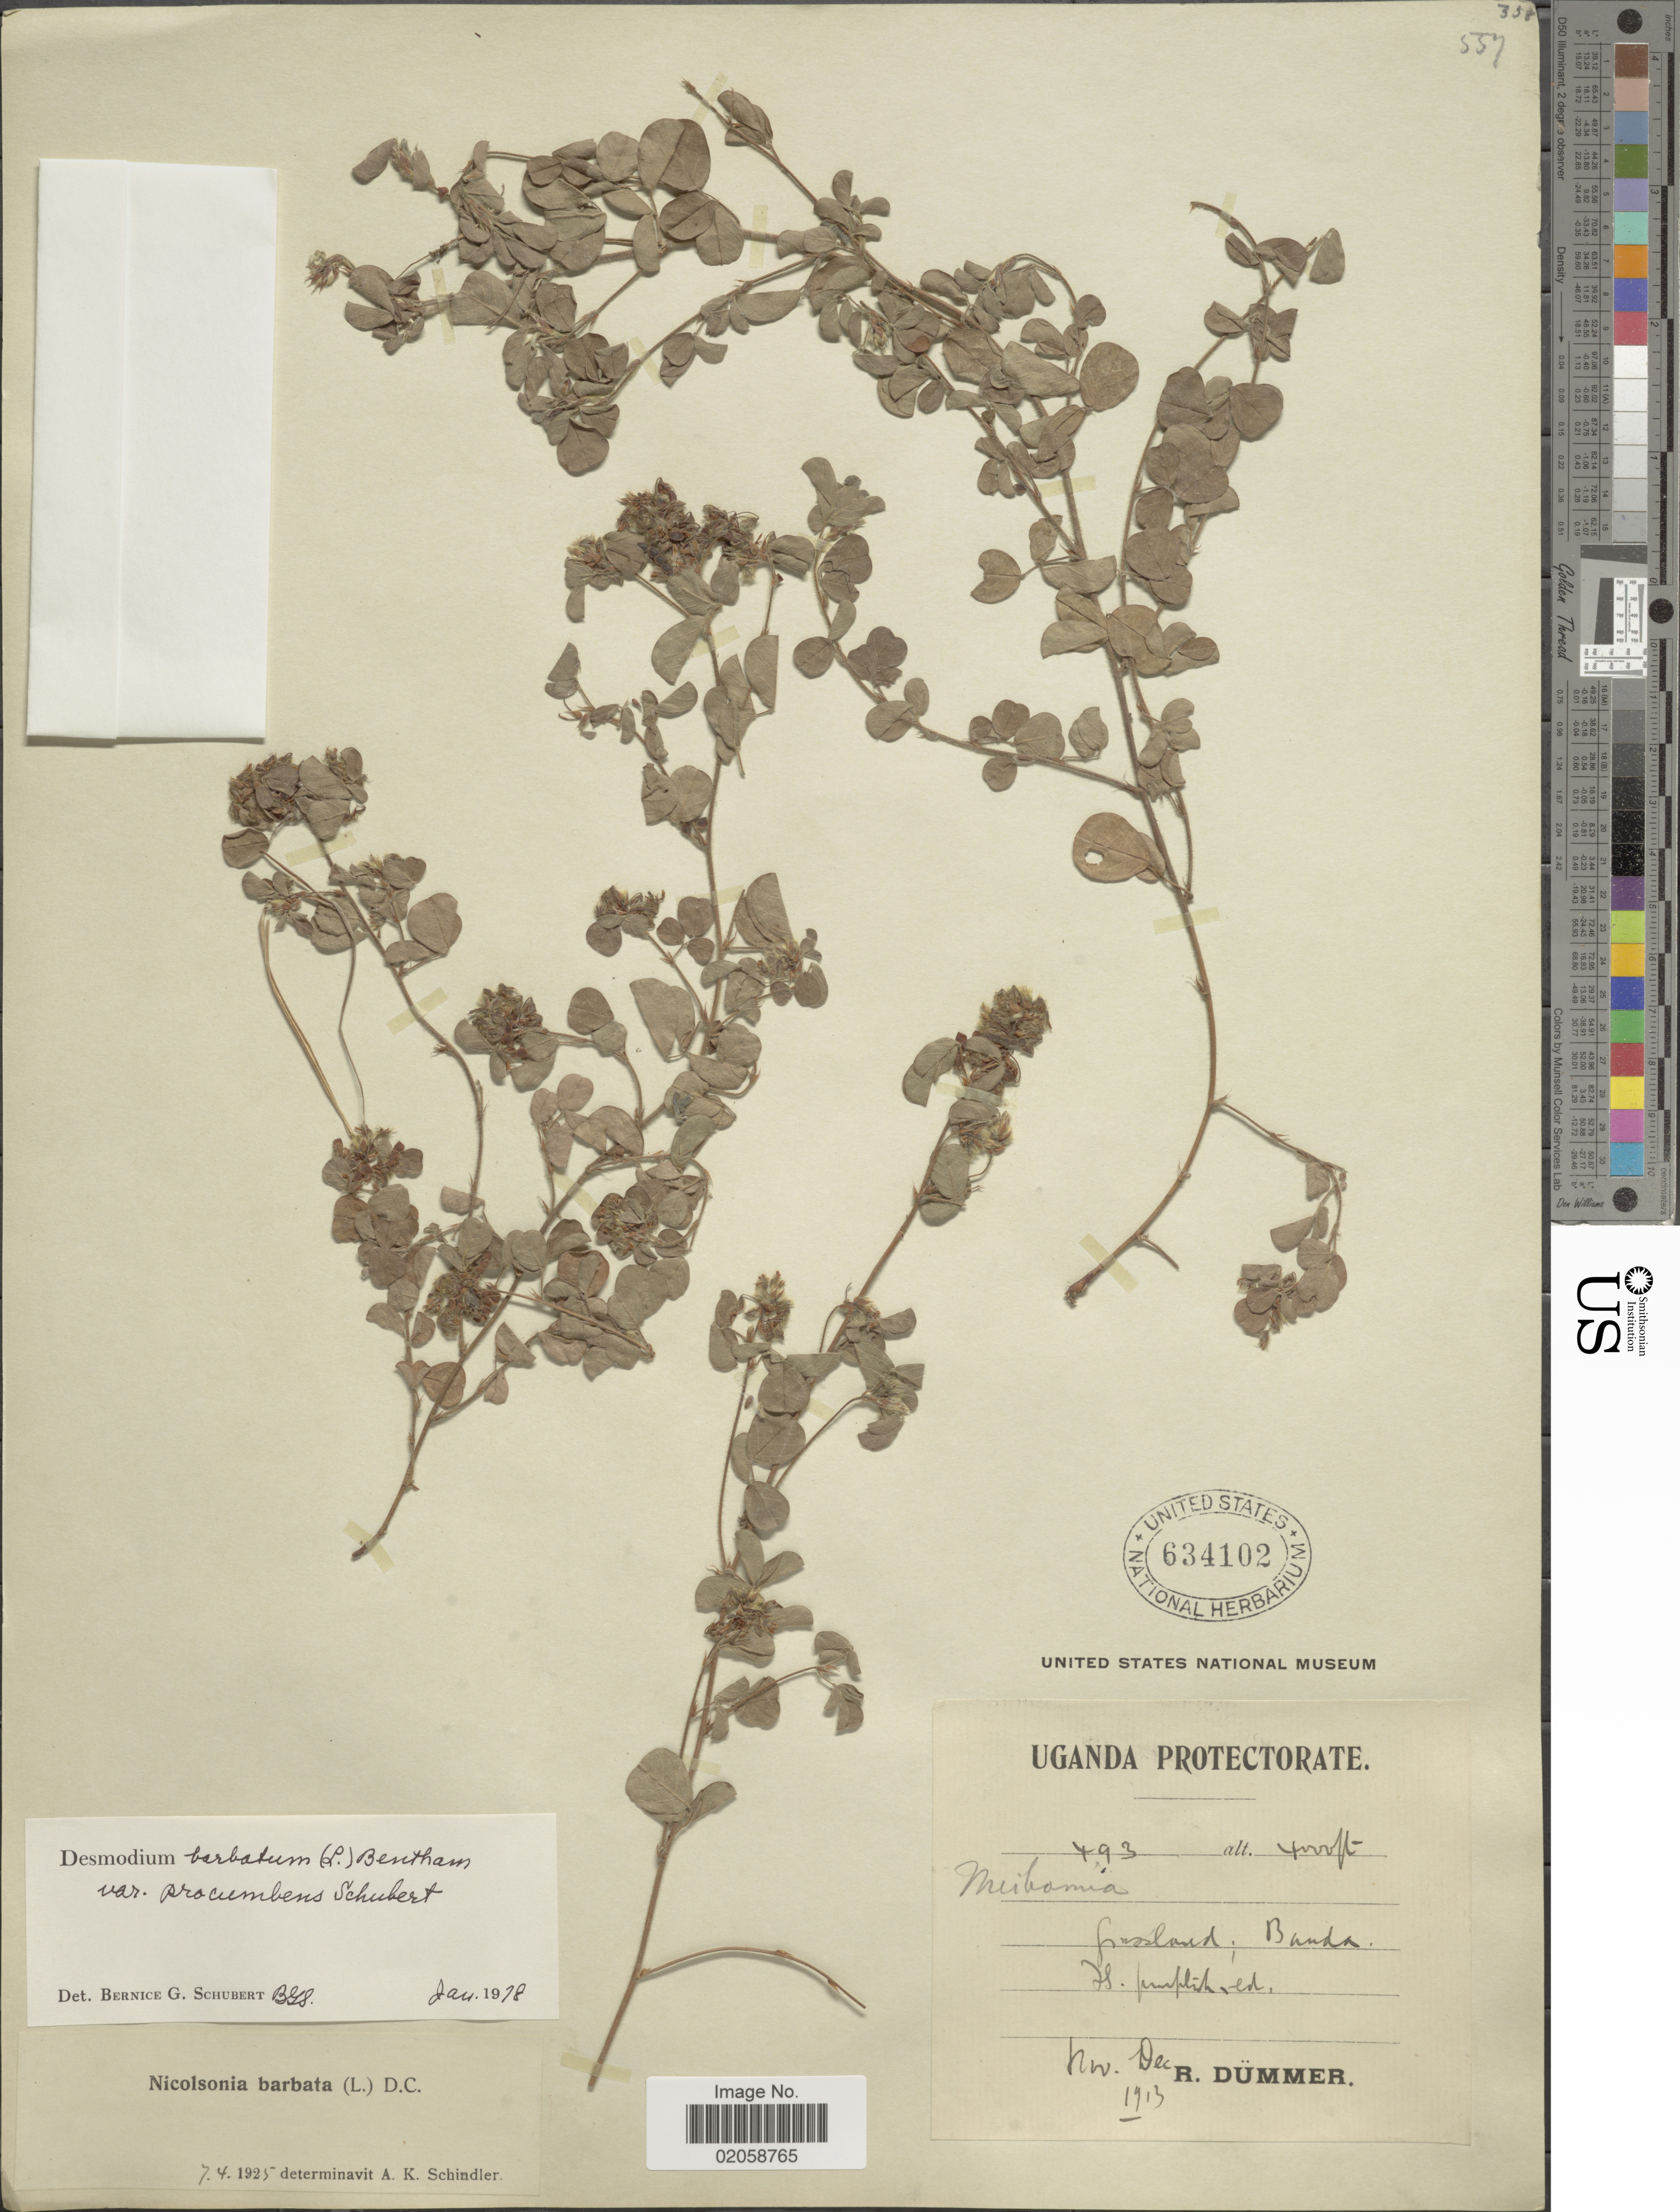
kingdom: Plantae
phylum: Tracheophyta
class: Magnoliopsida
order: Fabales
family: Fabaceae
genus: Grona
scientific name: Grona barbata var. procumbens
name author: (B.G. Schub.) H. Ohashi & K. Ohashi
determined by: Strong, Mark T., (BOT), Smithsonian Institution - National Museum of Natural History (UNITED STATES)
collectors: R. A. Dümmer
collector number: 493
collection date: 1913-11/1913-12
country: Uganda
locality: Grassland, Banda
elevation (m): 1219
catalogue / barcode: US 634102